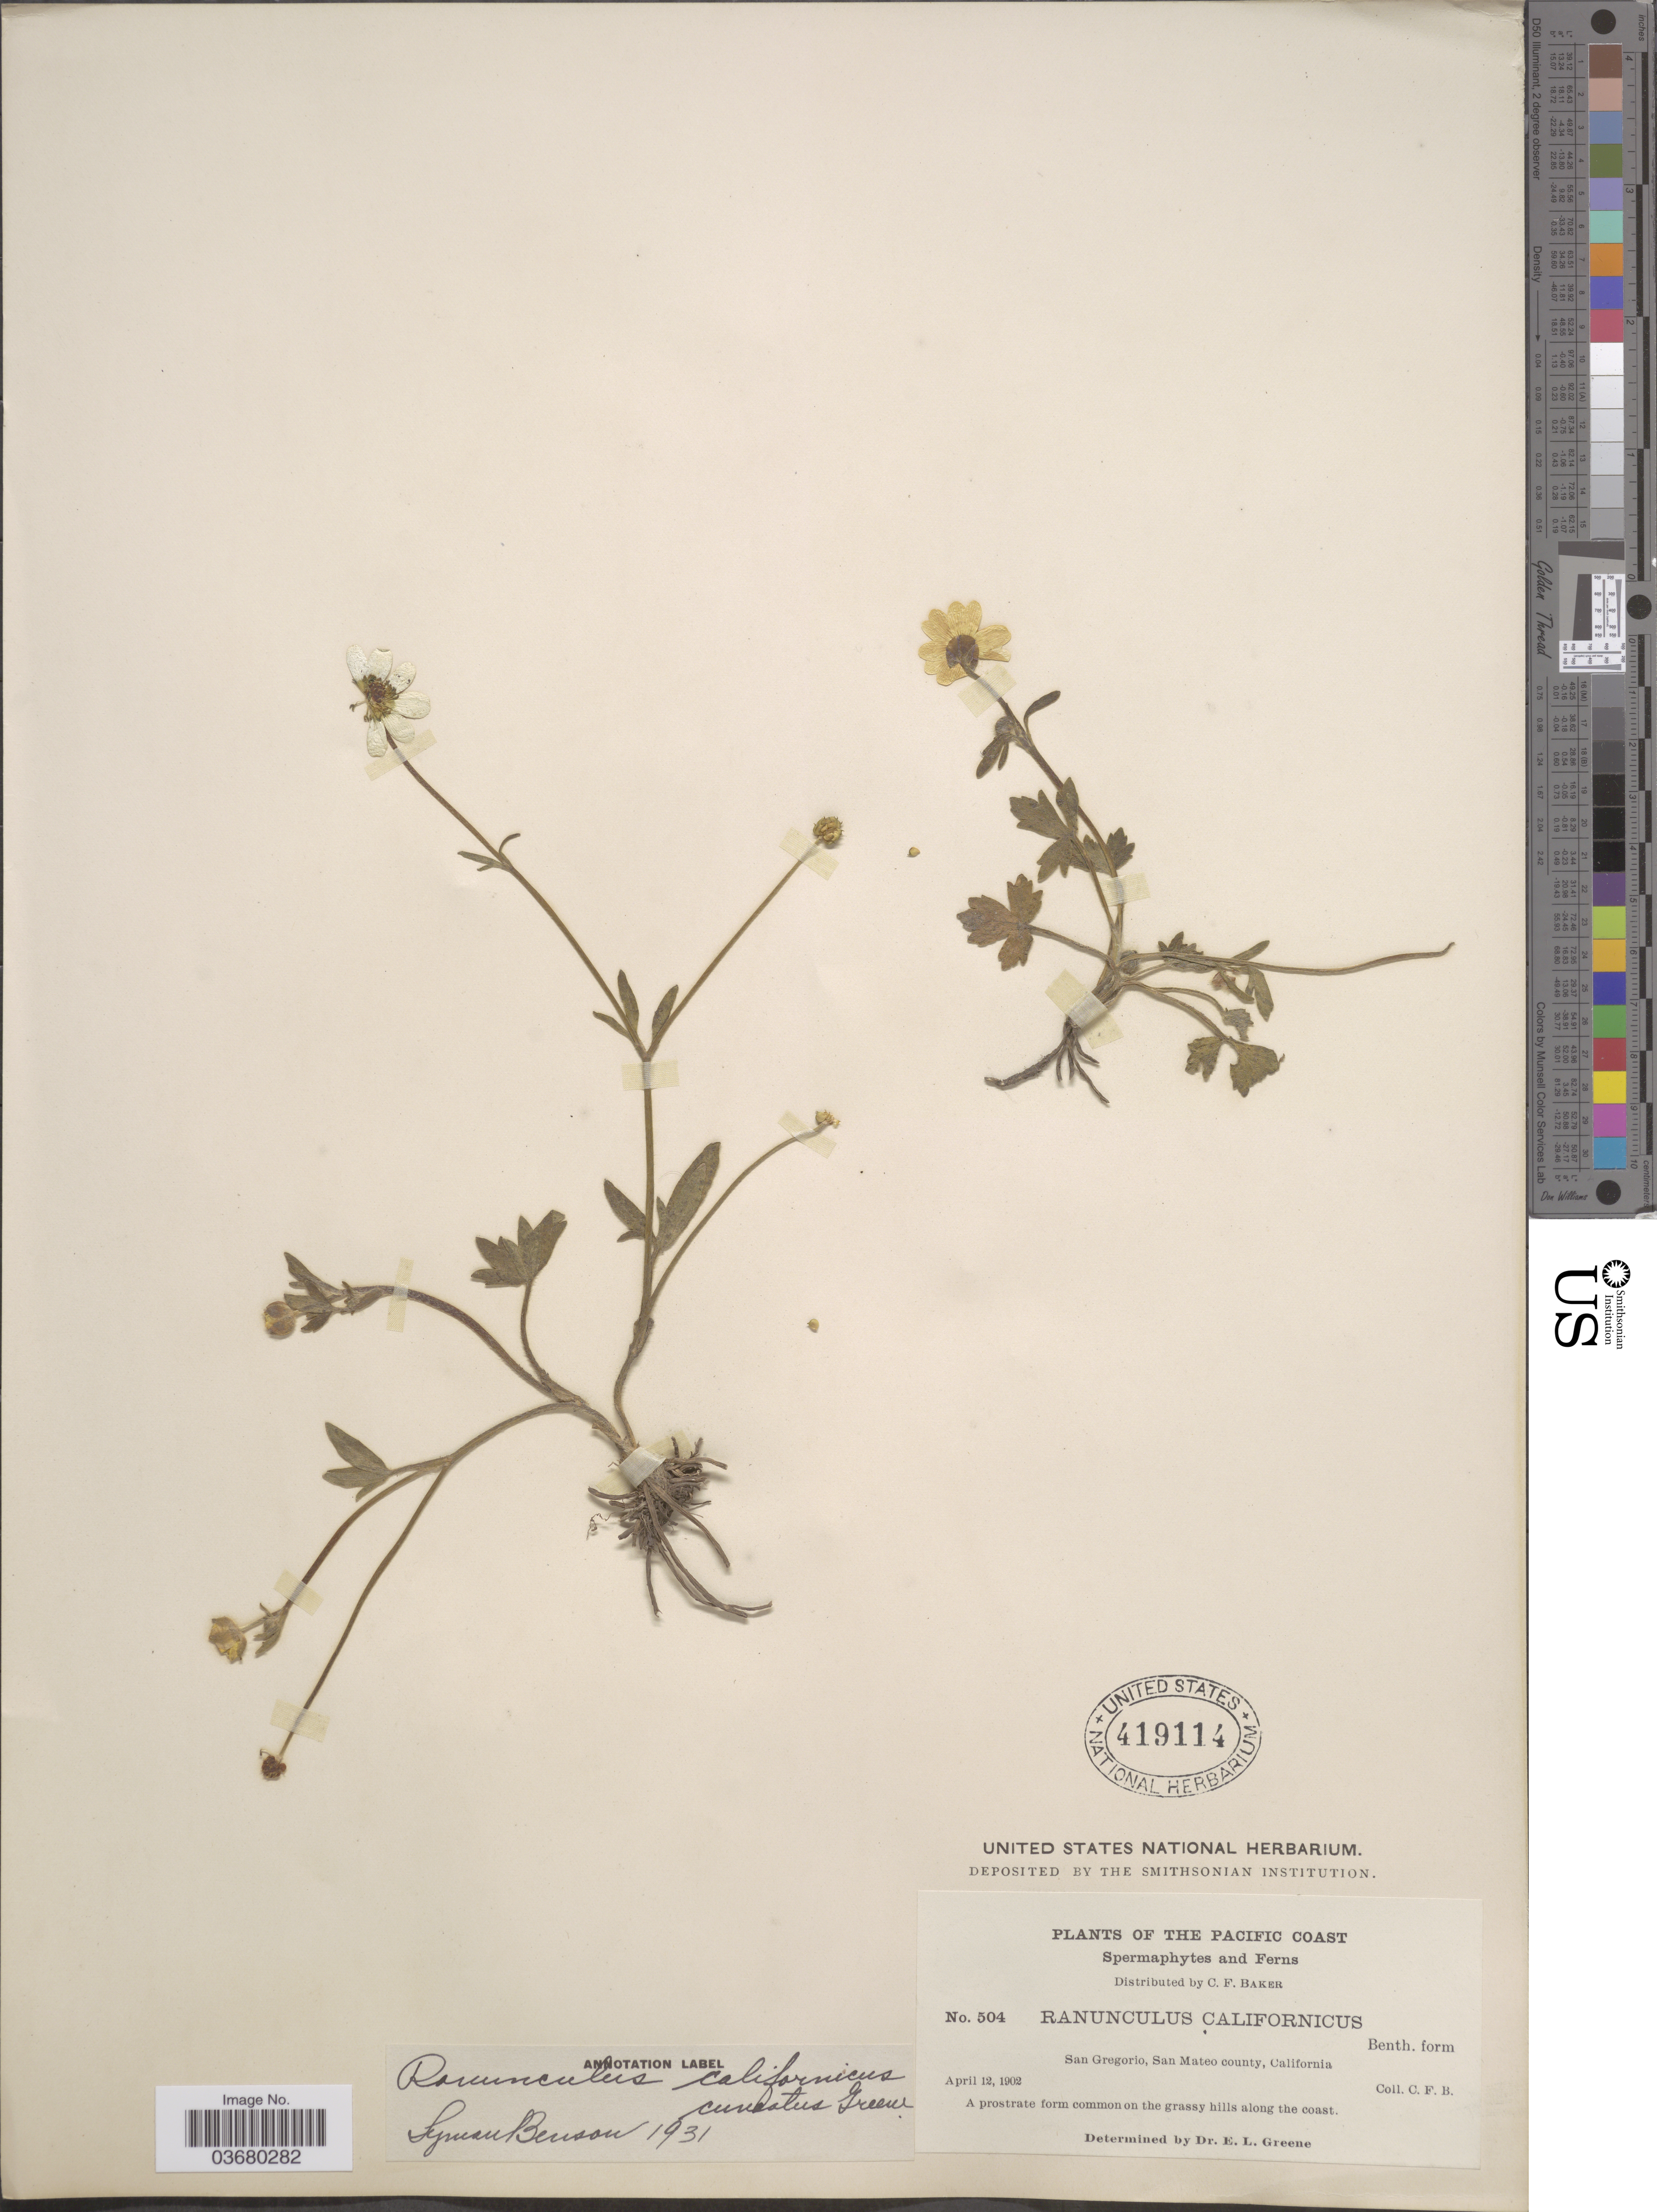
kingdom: Plantae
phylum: Tracheophyta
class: Magnoliopsida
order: Ranunculales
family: Ranunculaceae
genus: Ranunculus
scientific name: Ranunculus californicus var. cuneatus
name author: Greene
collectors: C. F. Baker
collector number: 504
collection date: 1902-04-12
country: United States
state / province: California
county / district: San Mateo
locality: The Pacific Coast. San Gregorio, San Mateo county.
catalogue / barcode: US 419114